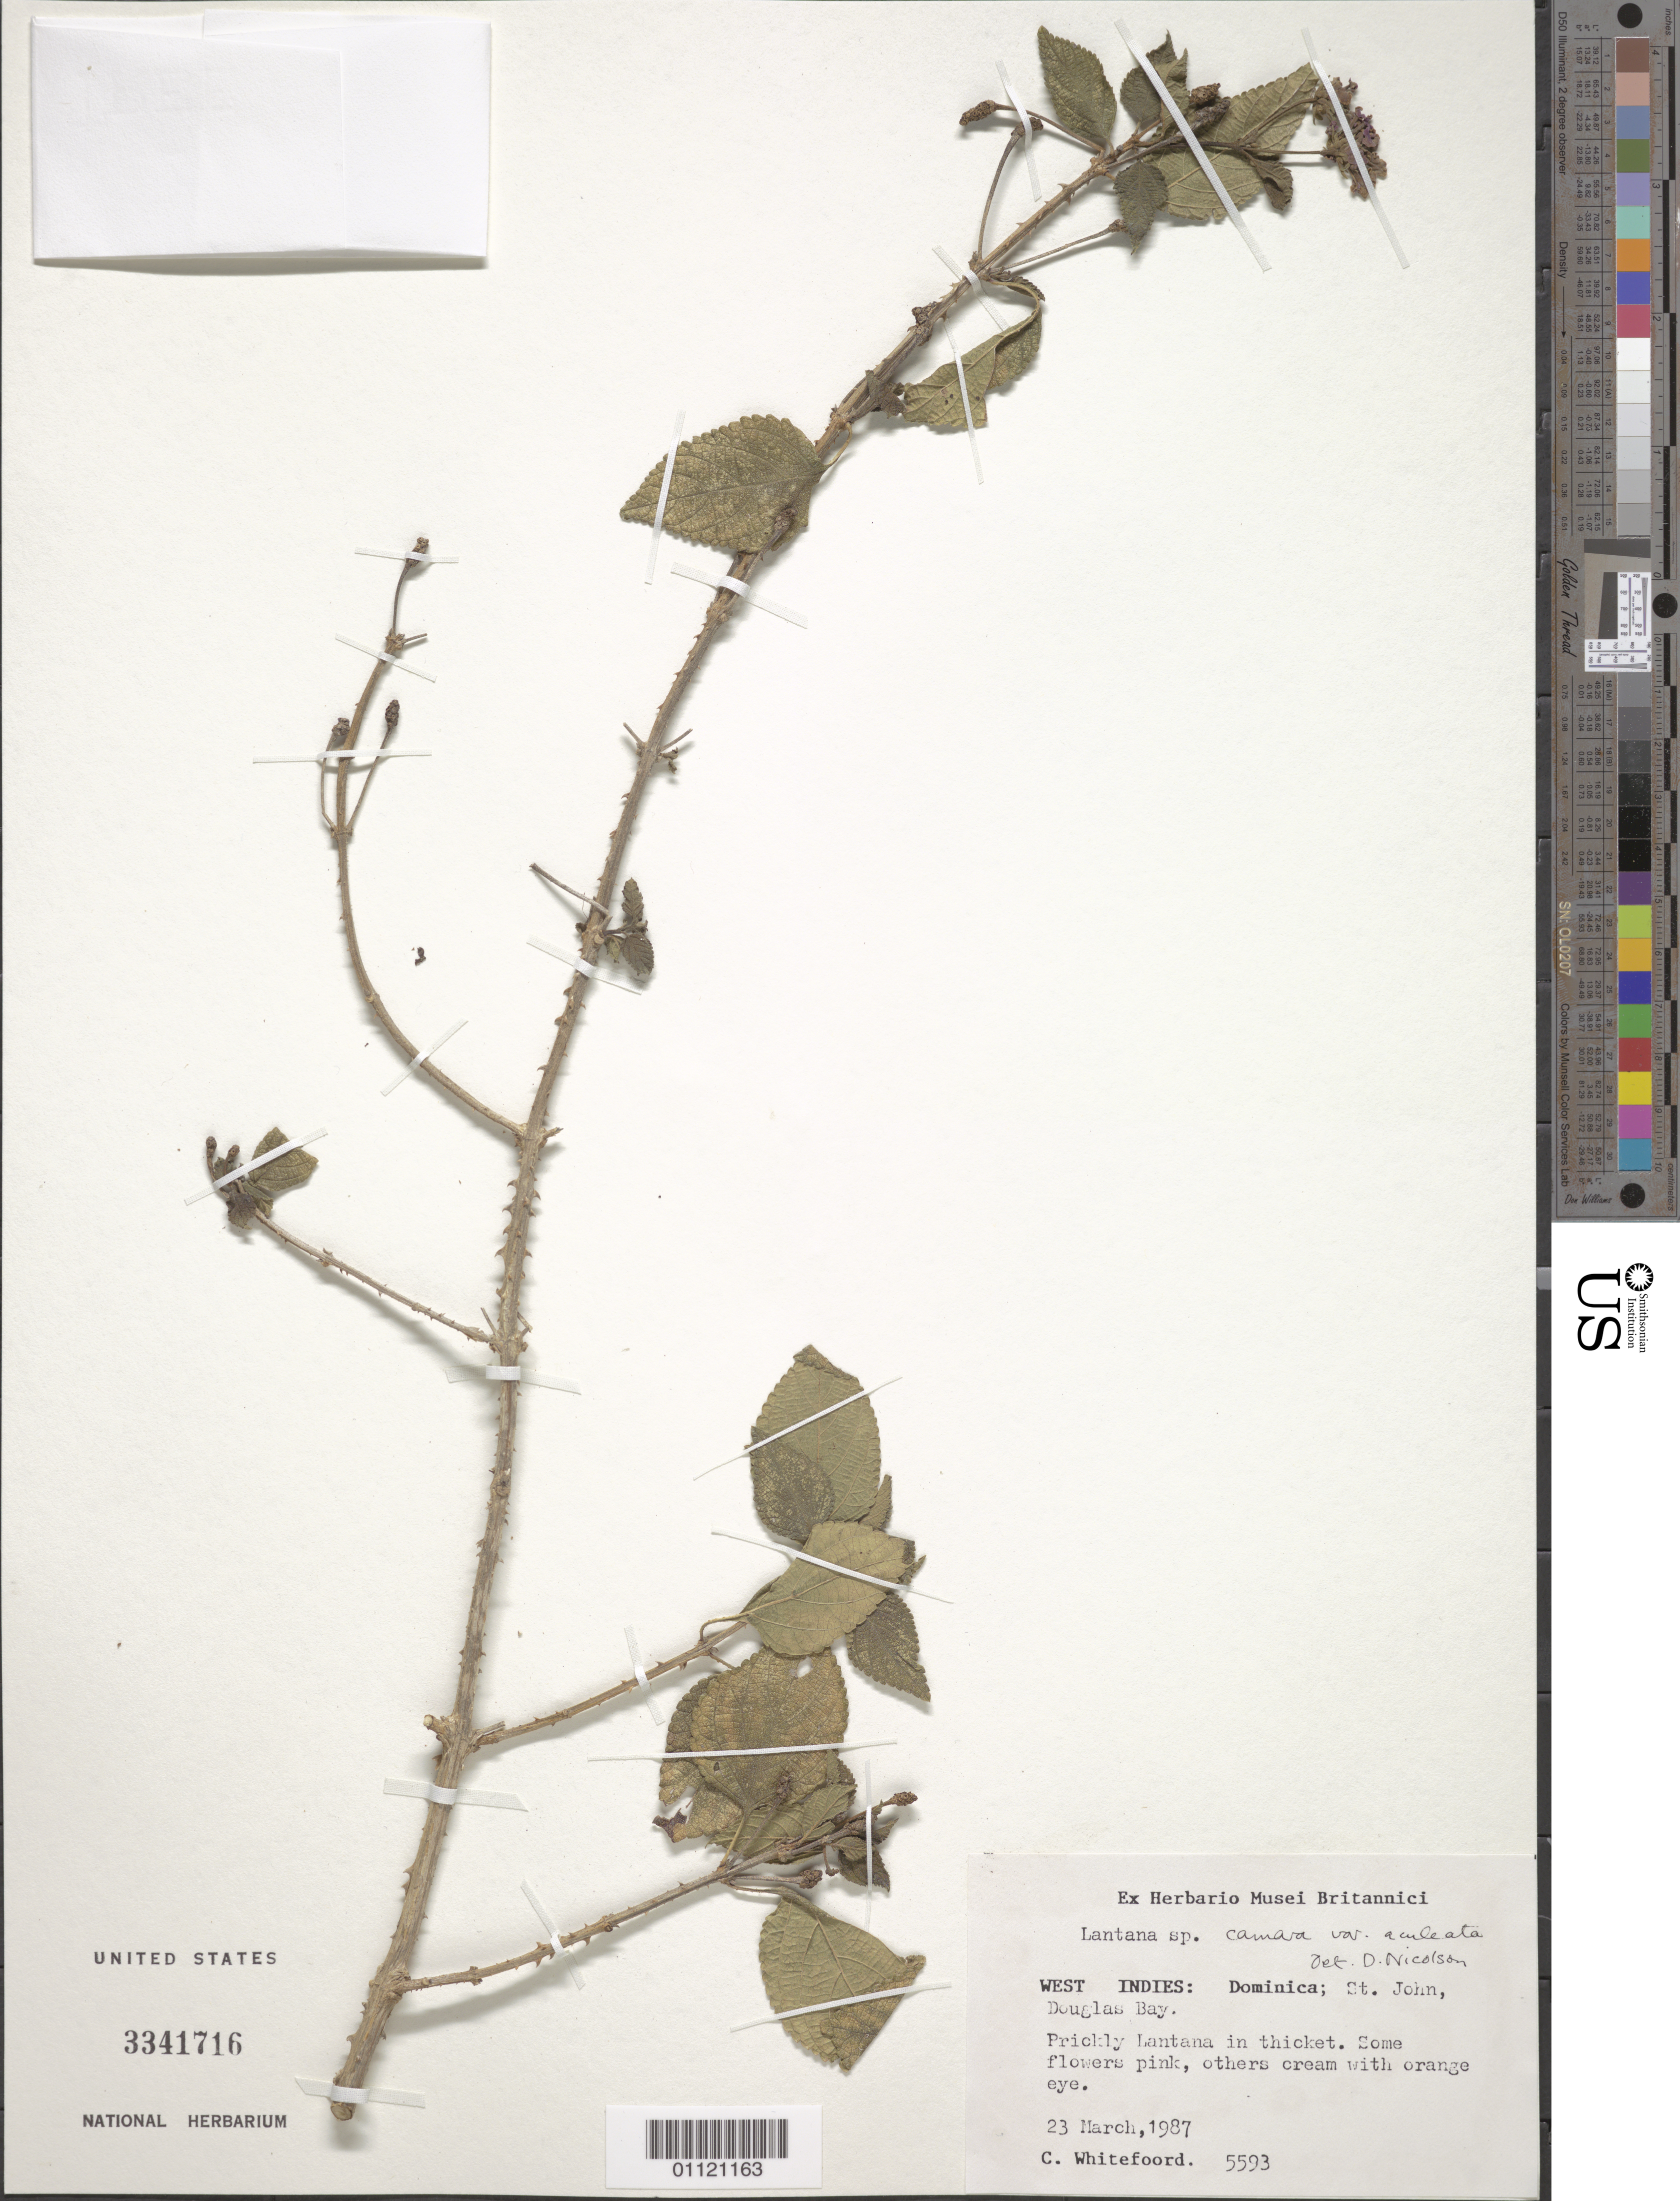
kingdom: Plantae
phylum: Tracheophyta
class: Magnoliopsida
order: Lamiales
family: Verbenaceae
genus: Lantana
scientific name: Lantana camara var. aculeata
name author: (L.) Moldenke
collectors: C. Whitefoord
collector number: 5593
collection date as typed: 23 Mar 1987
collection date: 1987-03-23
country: Dominica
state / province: St. John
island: Dominica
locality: Douglas Bay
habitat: in thicket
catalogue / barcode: US 3341716